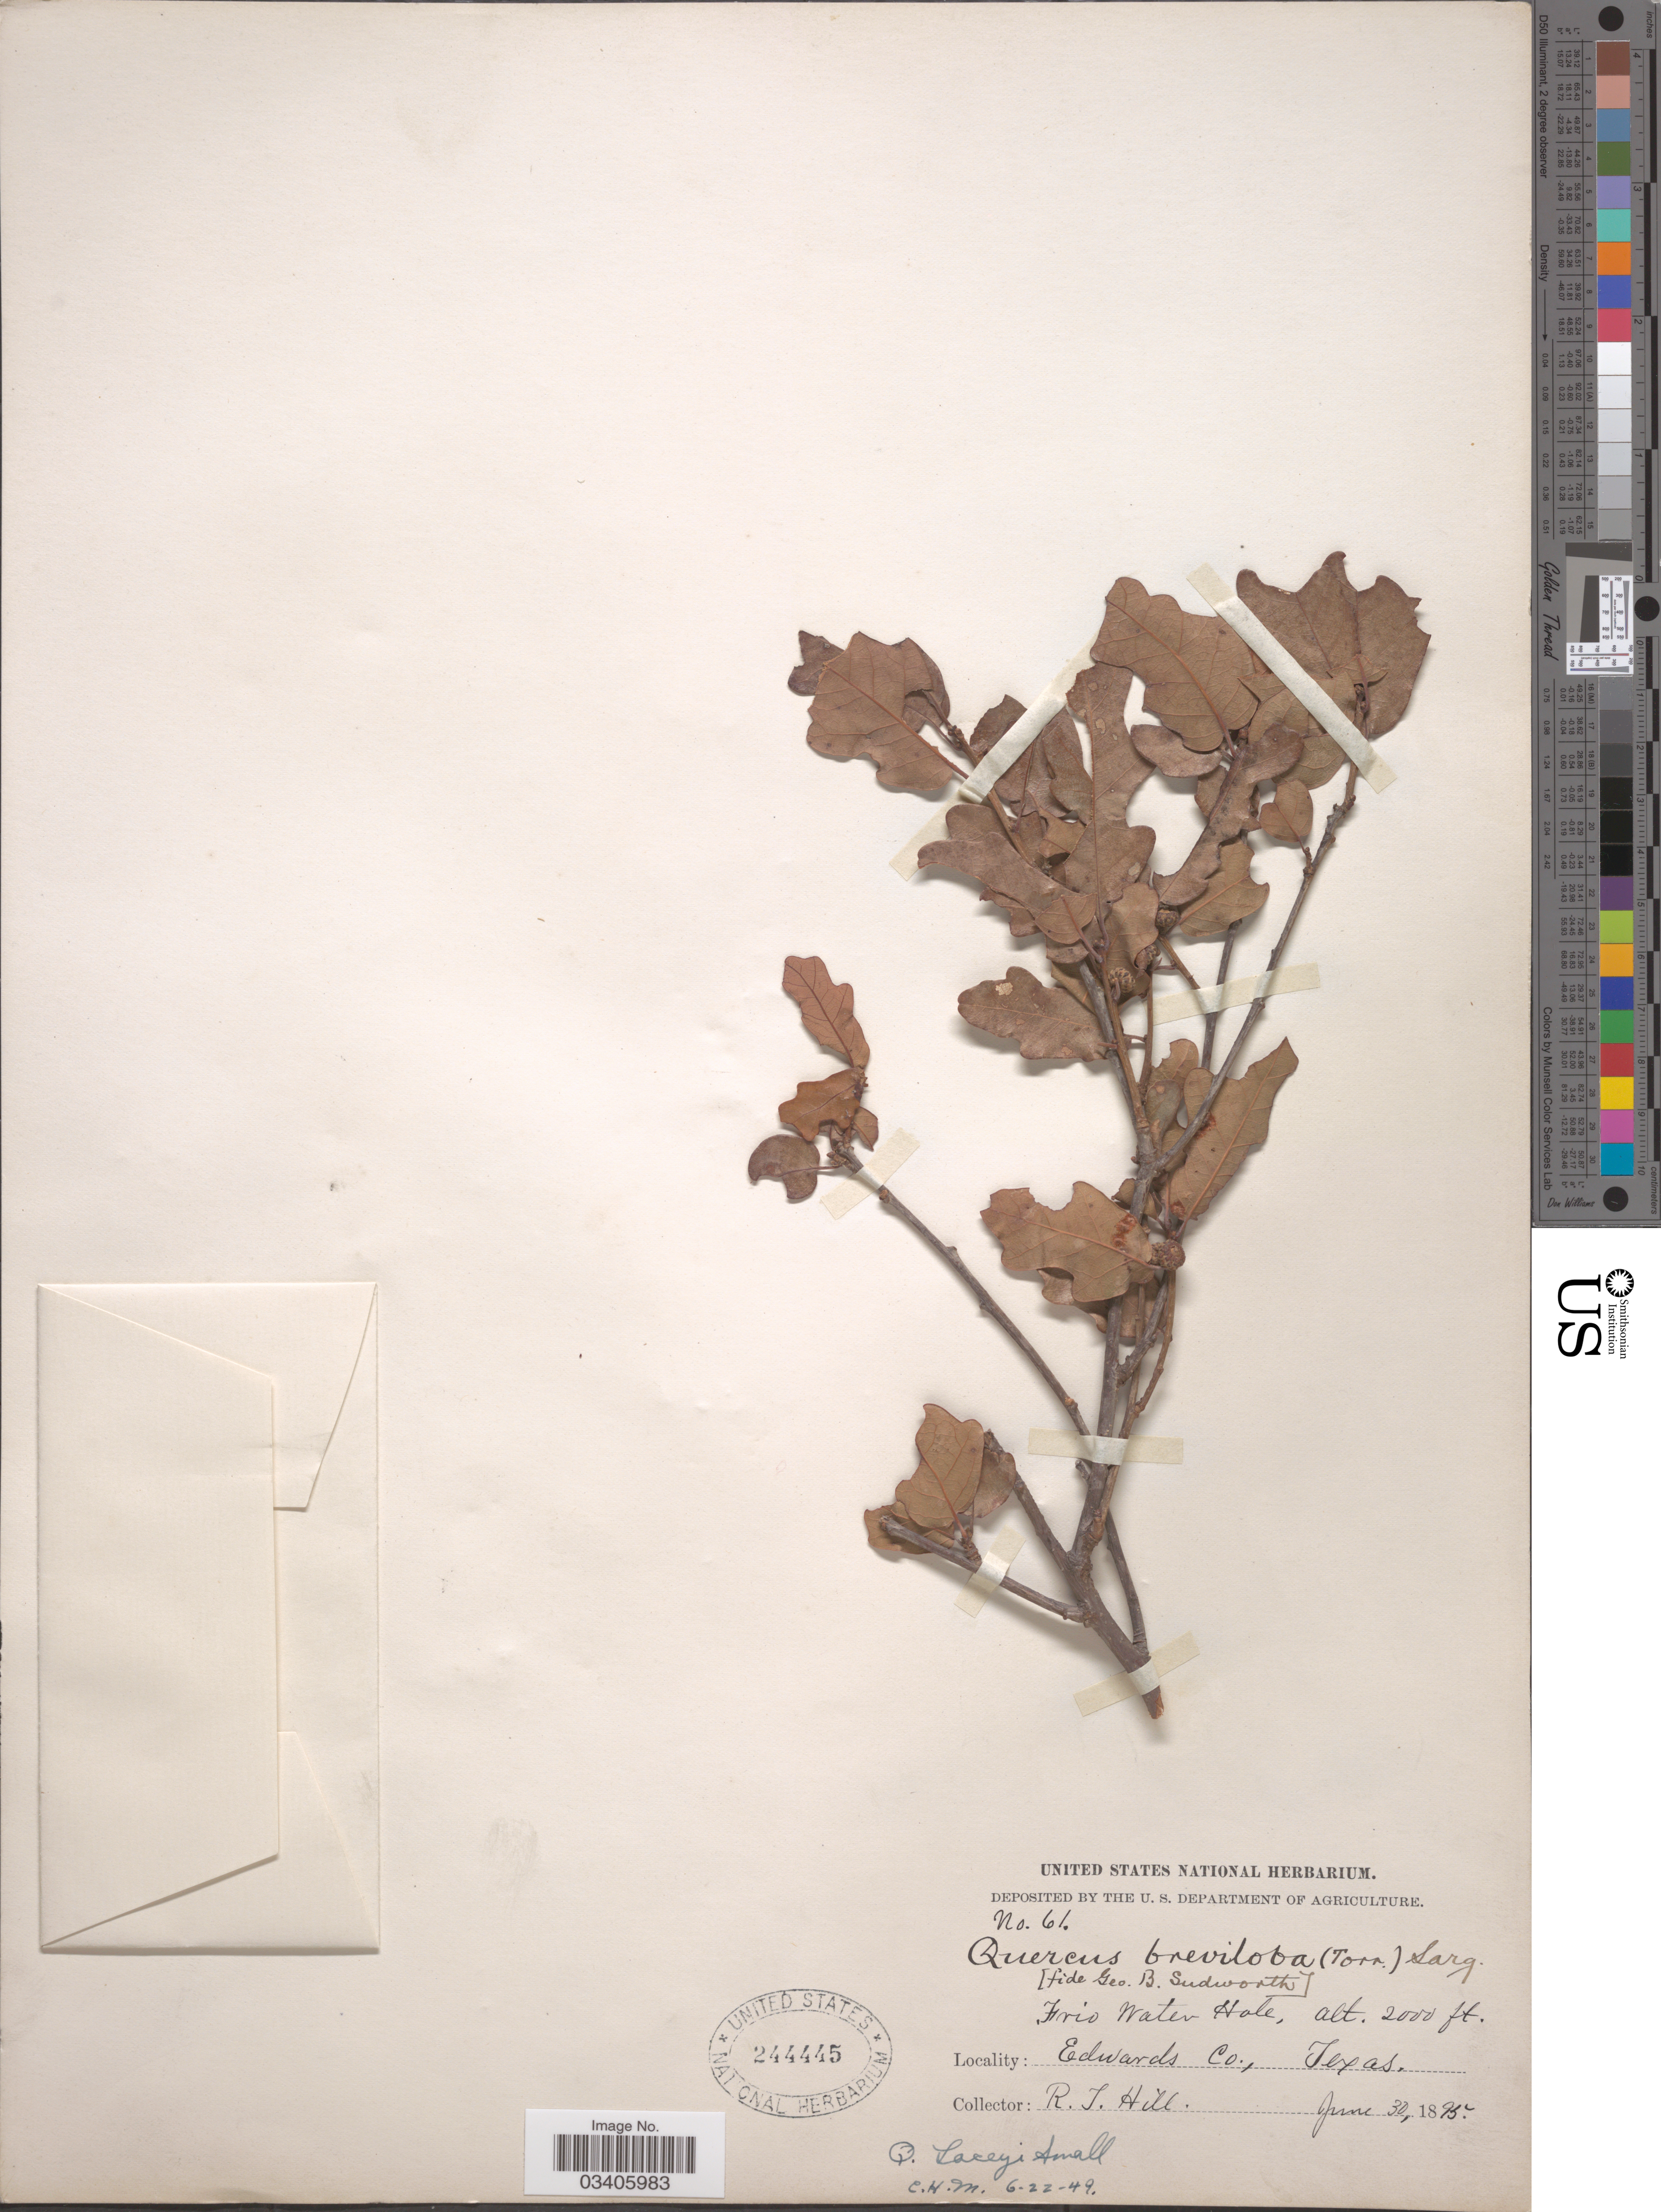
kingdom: Plantae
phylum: Tracheophyta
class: Magnoliopsida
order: Fagales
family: Fagaceae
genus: Quercus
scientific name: Quercus laceyi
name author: Small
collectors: R. J. Hill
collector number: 61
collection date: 1895-06-30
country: United States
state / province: Texas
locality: Frio Water Hale. Edwards Co.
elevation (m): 610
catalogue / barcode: US 244445